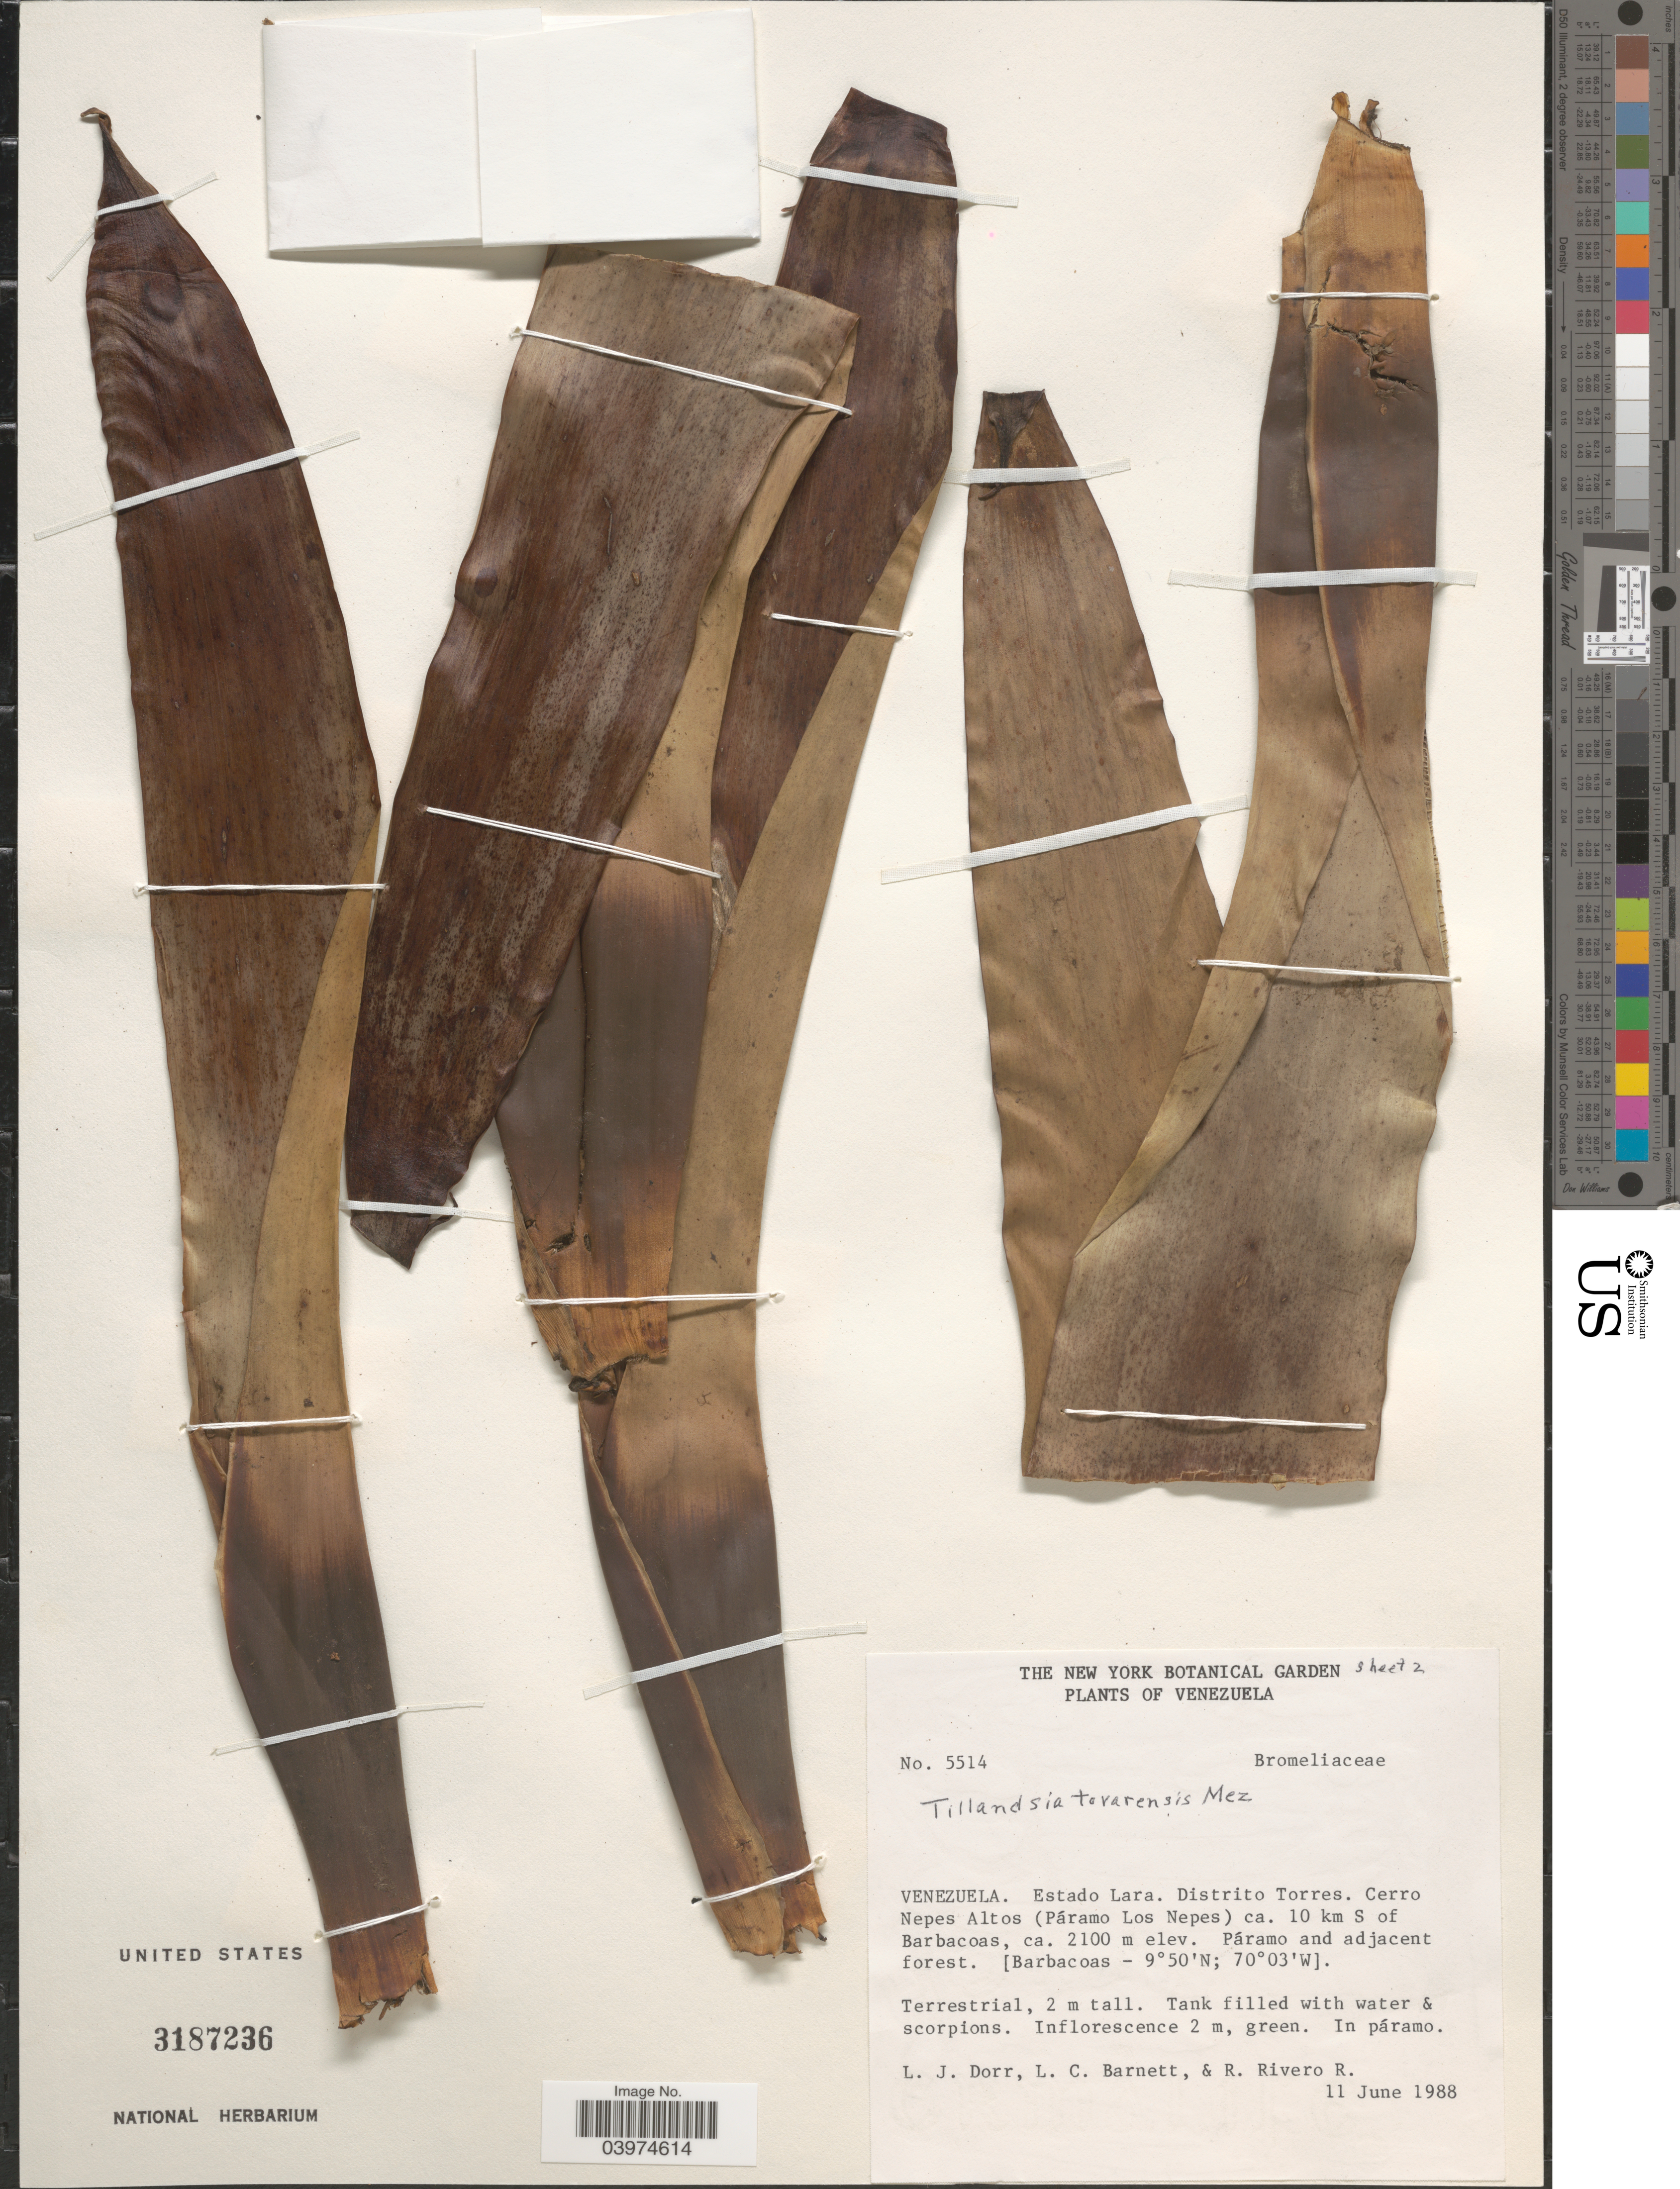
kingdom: Plantae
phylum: Tracheophyta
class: Liliopsida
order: Poales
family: Bromeliaceae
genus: Tillandsia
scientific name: Tillandsia tovarensis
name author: Mez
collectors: L. J. Dorr, L. C. Barnett & R. Rivero R.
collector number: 5514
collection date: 1988-06-11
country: Venezuela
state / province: Lara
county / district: Torres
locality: Cerro Nepes Altos (Páramo Los Nepes) ca. 10 km S of Barbacoas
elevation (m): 2100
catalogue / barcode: US 3187236